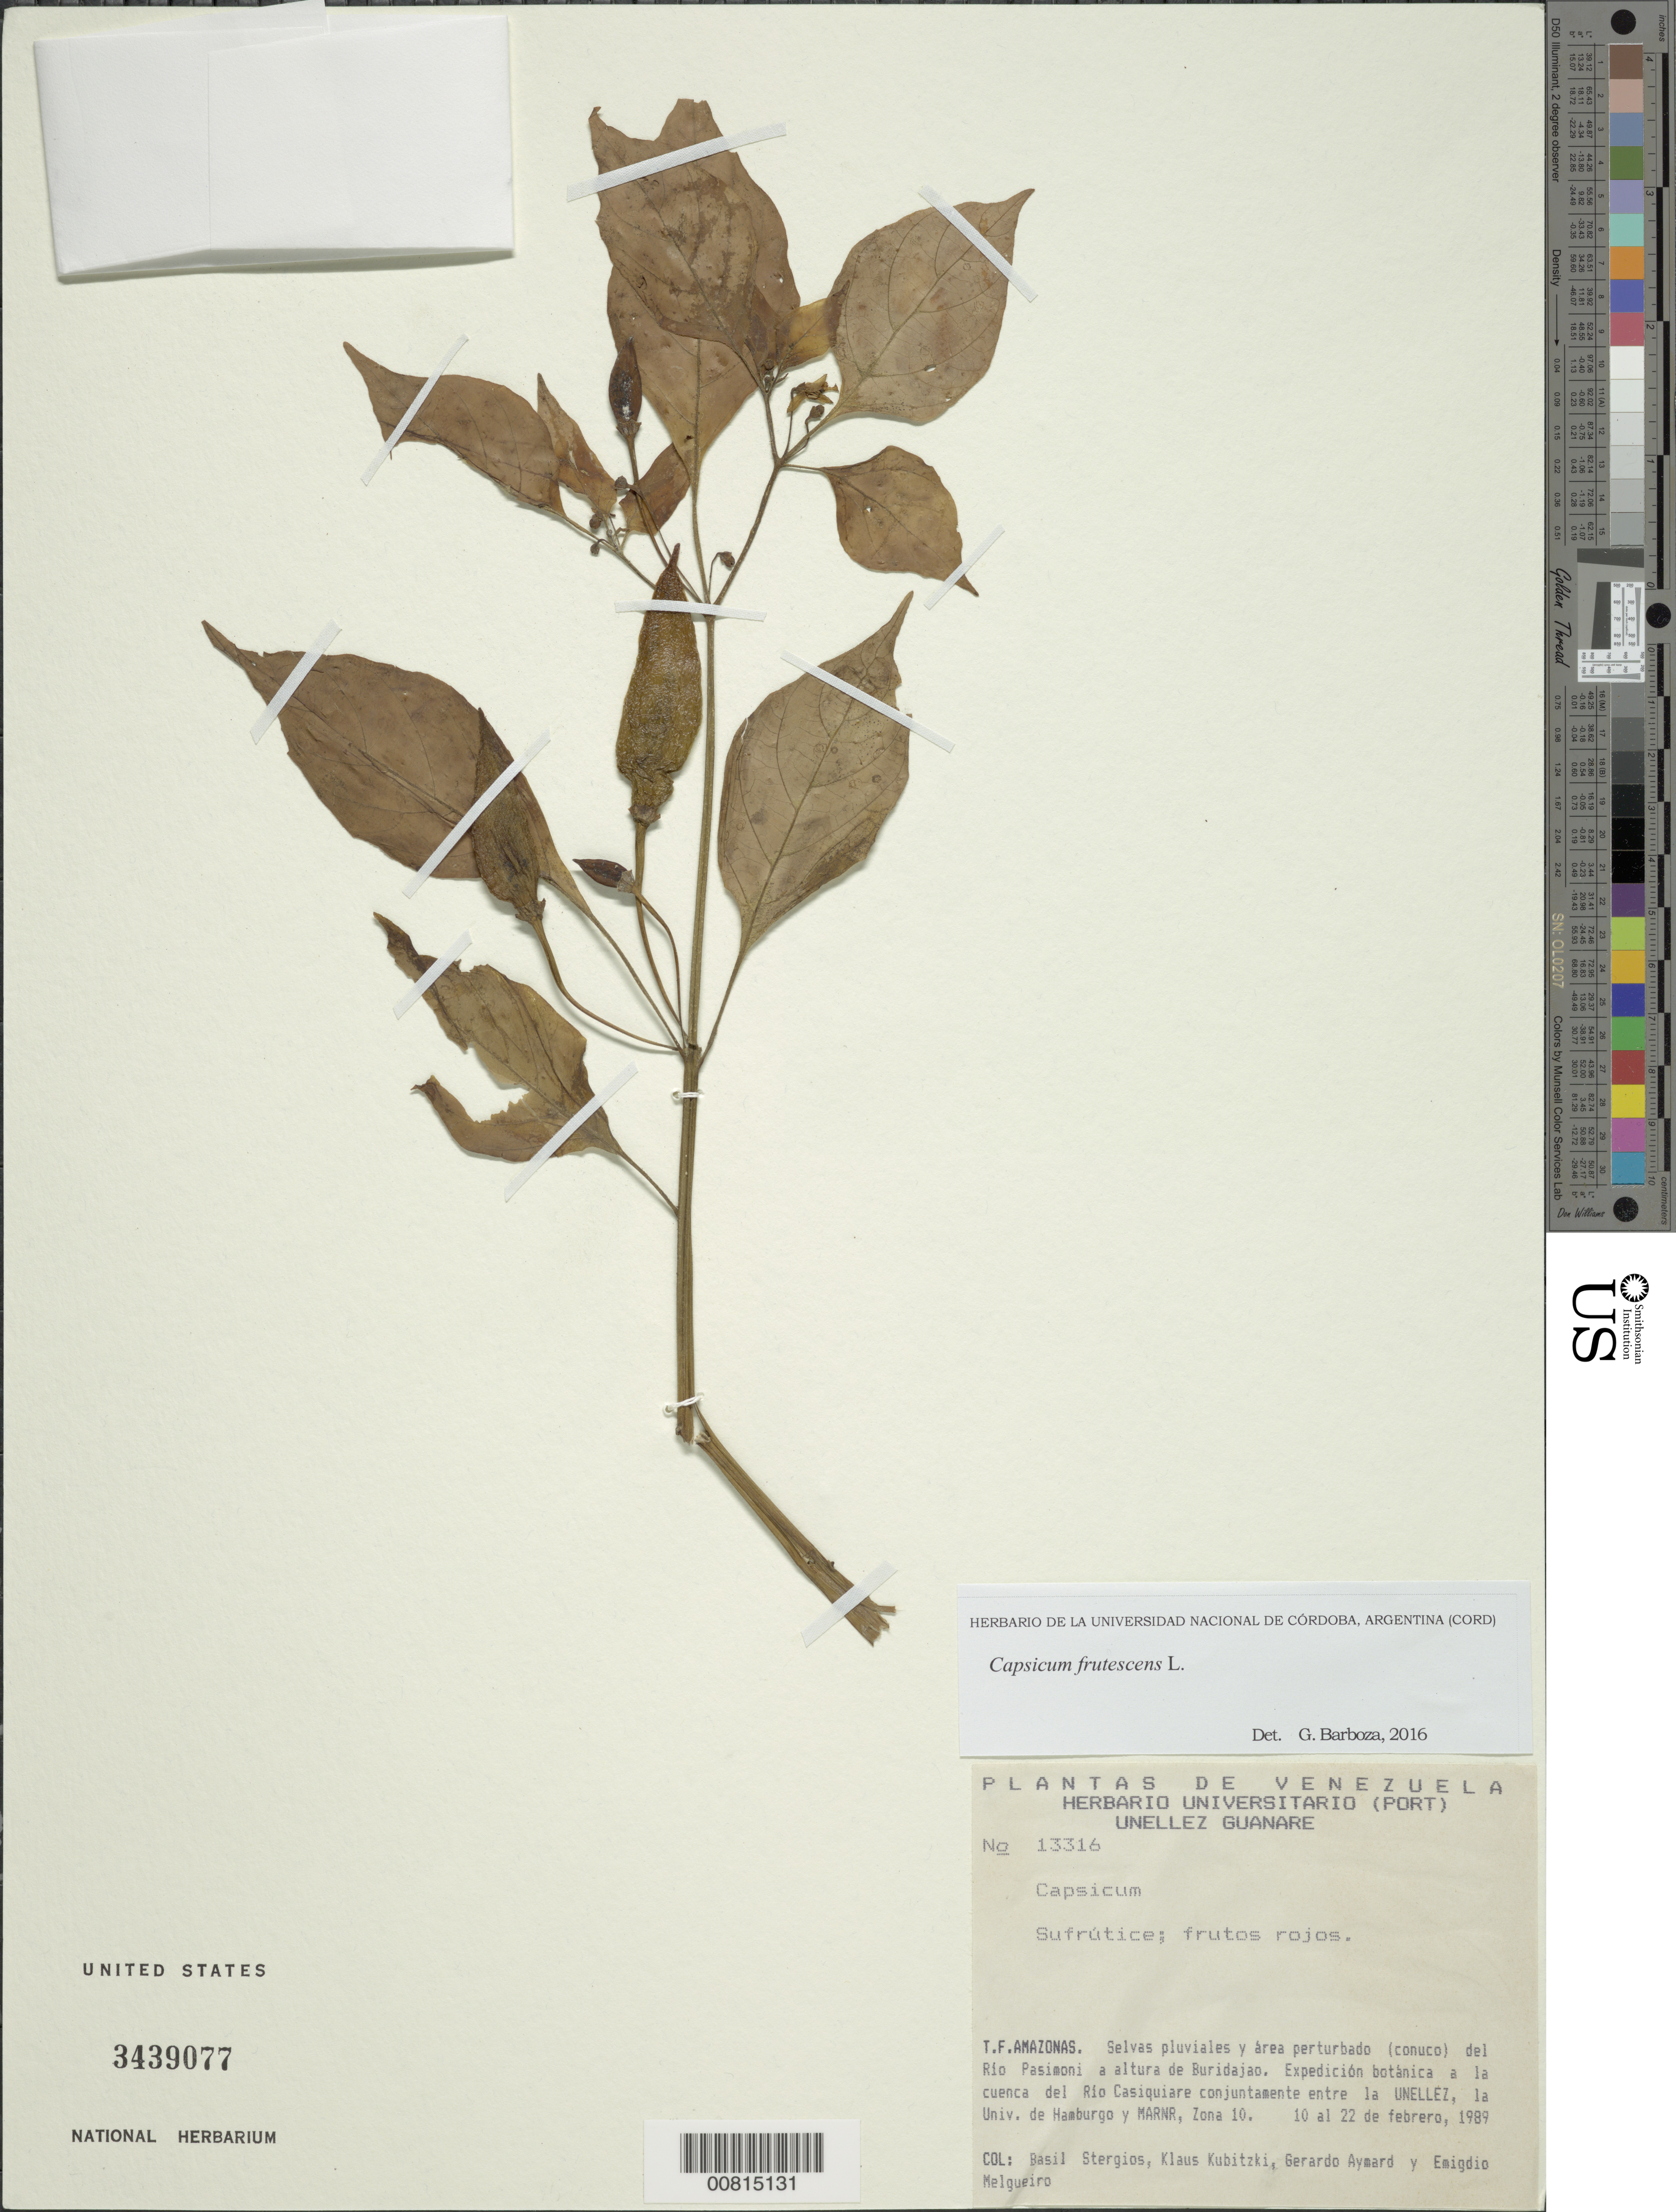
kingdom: Plantae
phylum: Tracheophyta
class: Magnoliopsida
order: Solanales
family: Solanaceae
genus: Capsicum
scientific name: Capsicum frutescens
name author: L.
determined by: Barboza, G. E., (CORD), Museo Botanico - Cordoba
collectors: B. G. Stergios, K. Kubitzki, G. A. Aymard & E. Melgueiro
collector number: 13316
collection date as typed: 10-Feb-89 to 22-Feb-89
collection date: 1989-02-10/1989-02-22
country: Venezuela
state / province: Amazonas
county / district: Río Negro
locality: Río Casiquiare, Río Pasimoni, a altura de Buridajao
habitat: Selvas pluvials y area perturbado (conuco) del río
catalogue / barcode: US 3439077